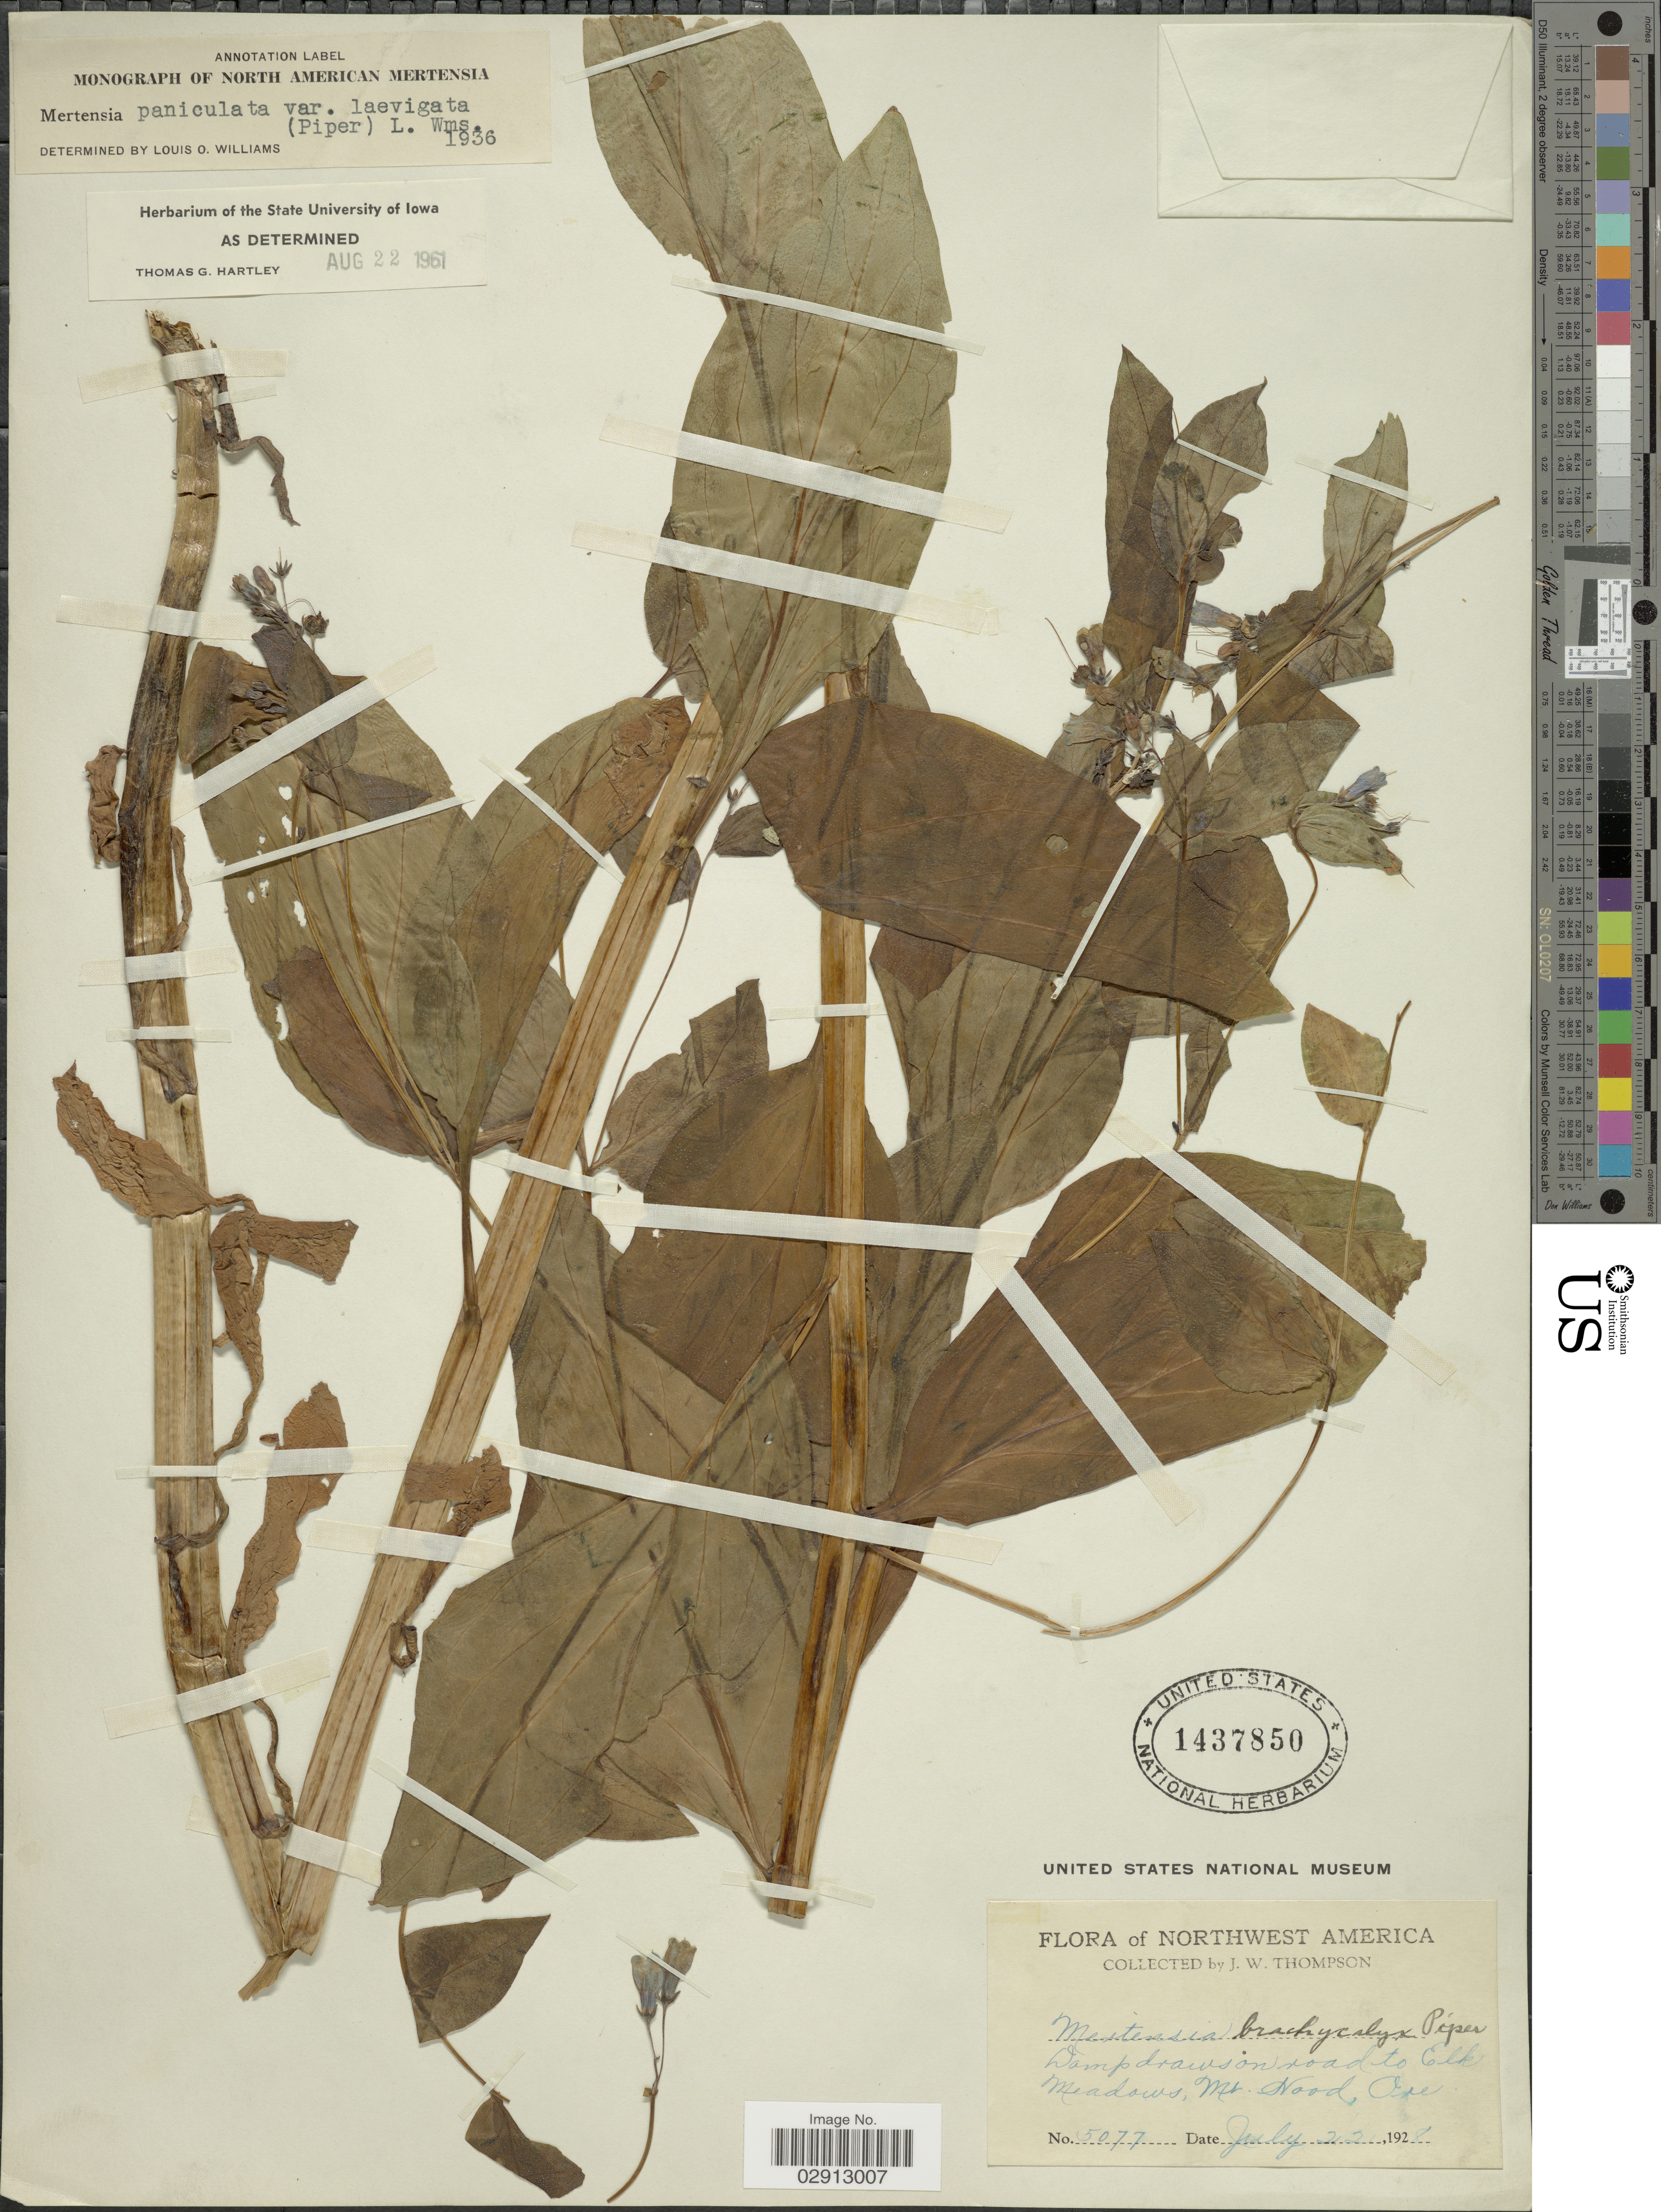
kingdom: Plantae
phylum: Tracheophyta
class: Magnoliopsida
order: Boraginales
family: Boraginaceae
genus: Mertensia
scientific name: Mertensia paniculata var. laevigata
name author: (Piper) L.O. Williams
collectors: J. Thompson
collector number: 5077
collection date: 1928-07-22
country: United States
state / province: Oregon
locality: Northwest America. On road to Elk Meadows, Mt. Wood, Ore.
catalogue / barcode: US 1437850